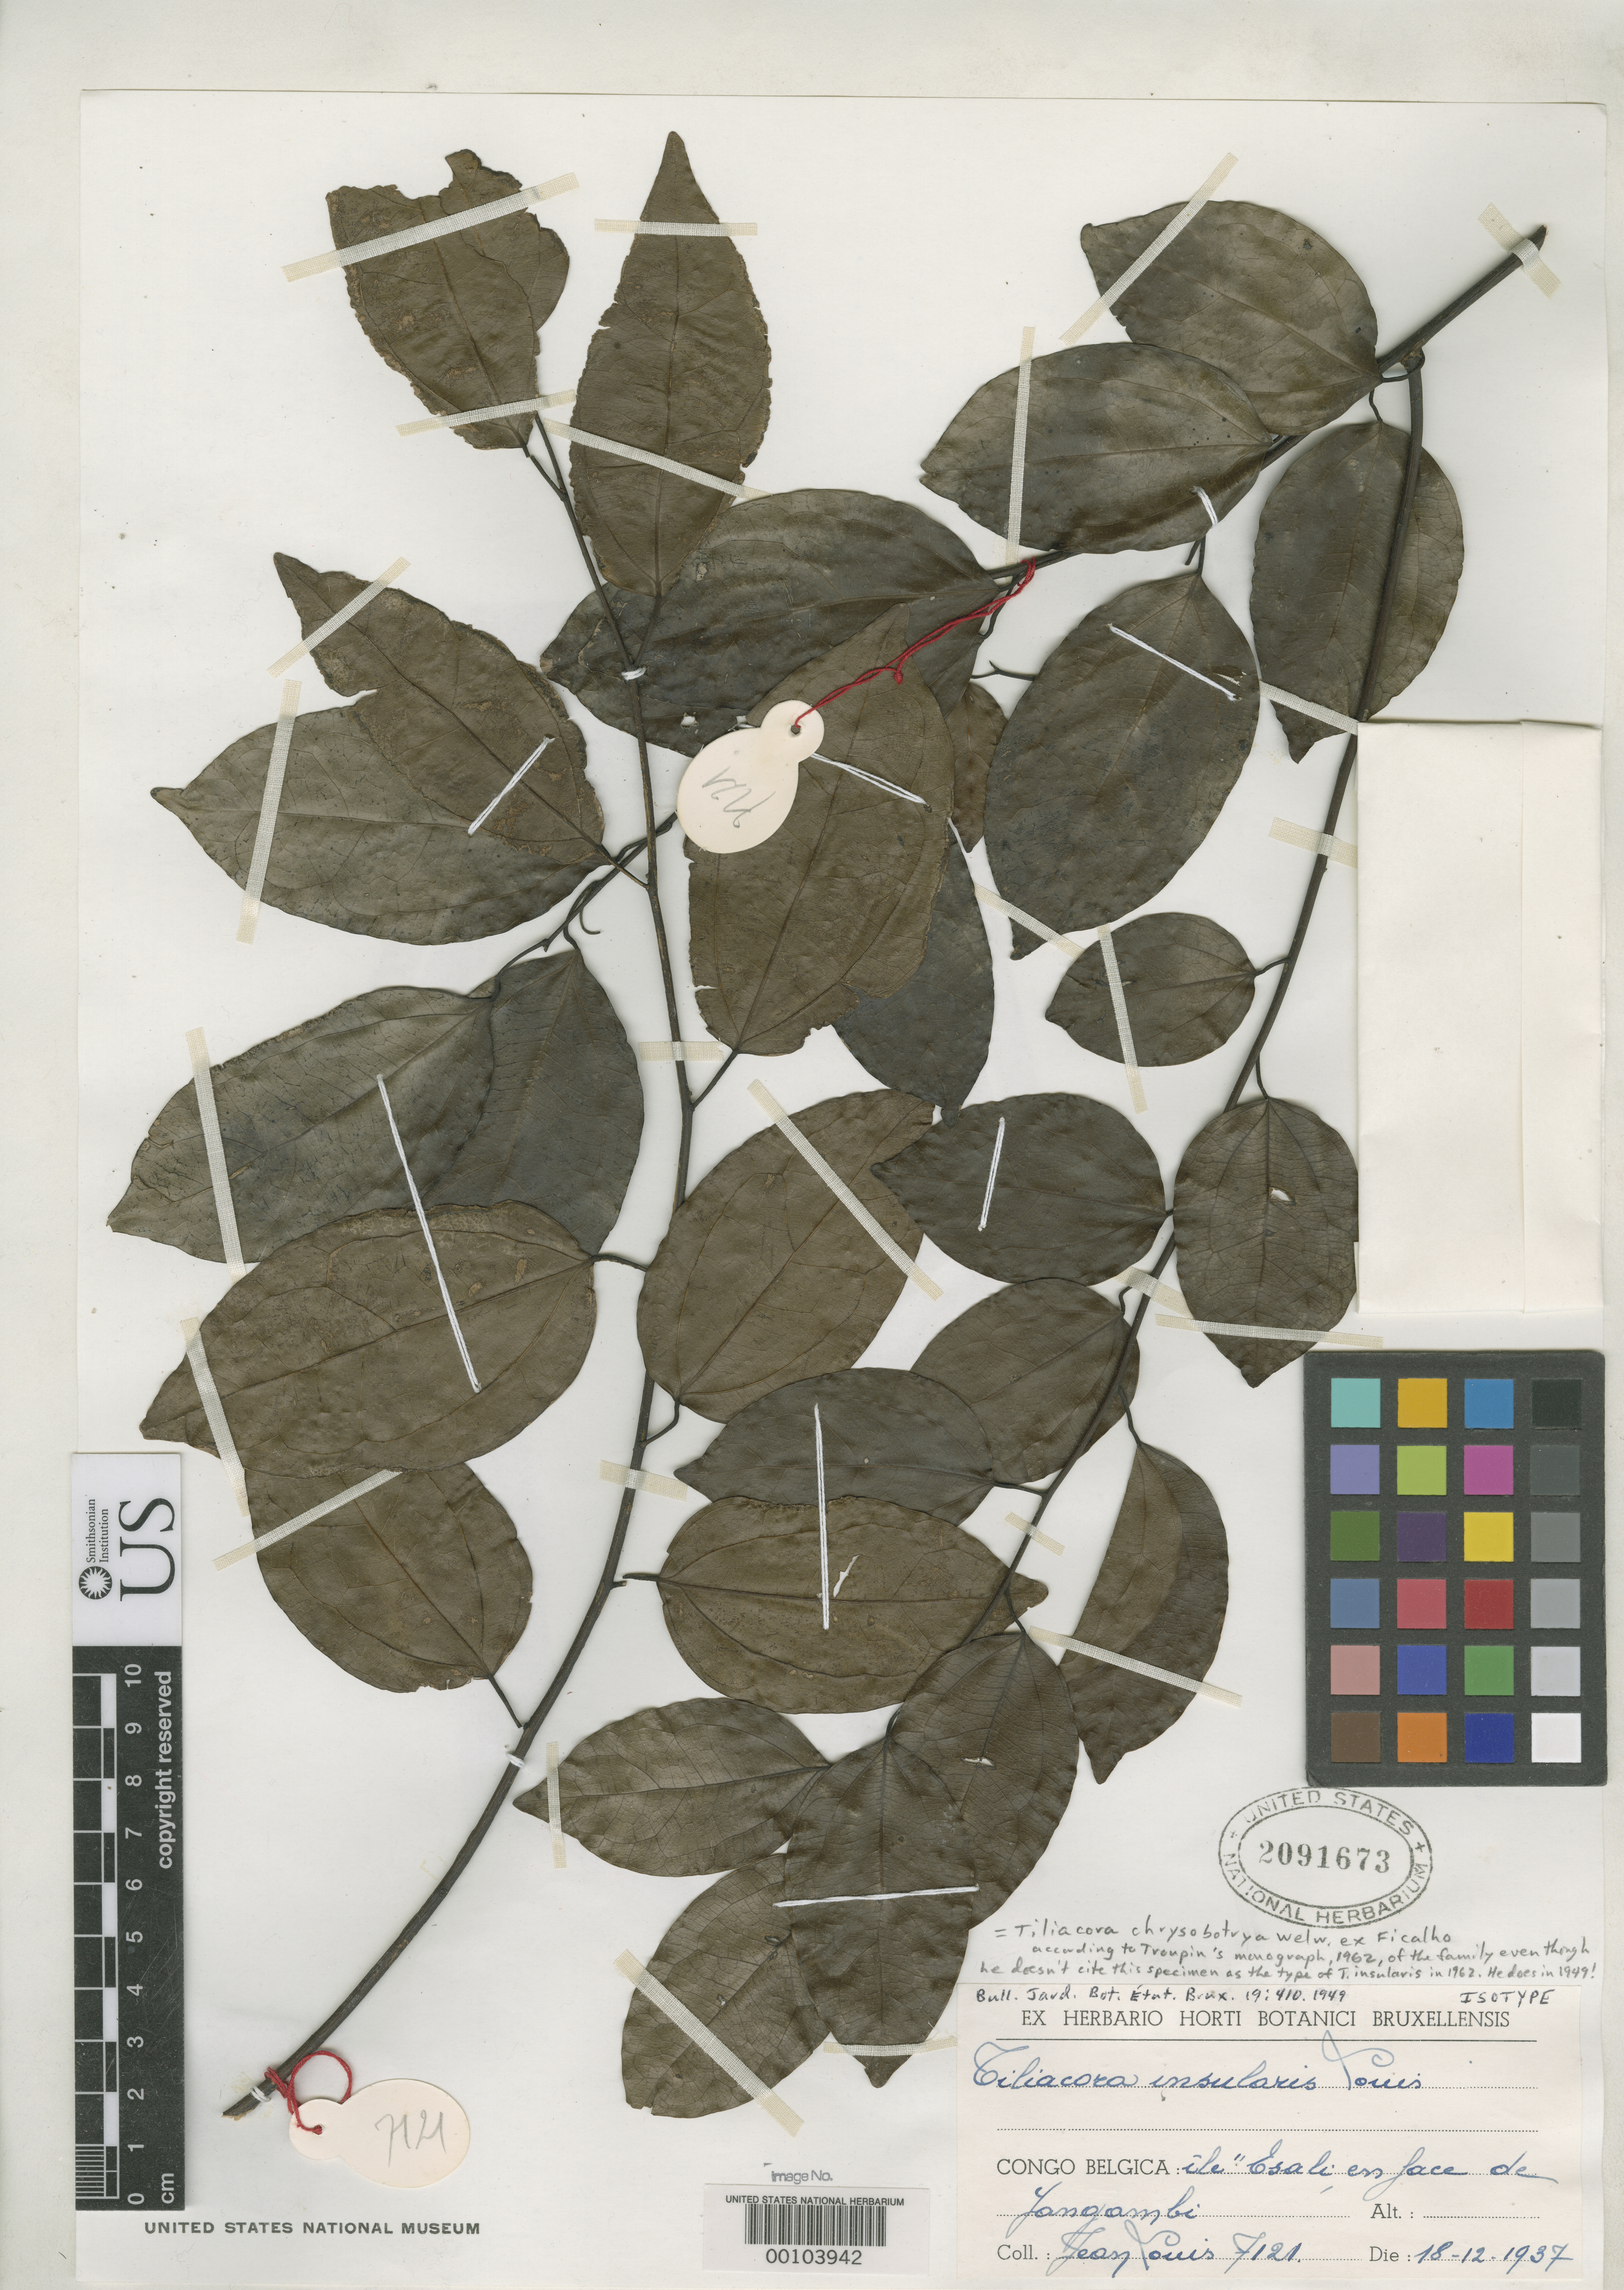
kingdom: Plantae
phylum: Tracheophyta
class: Magnoliopsida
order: Ranunculales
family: Menispermaceae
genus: Tiliacora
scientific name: Tiliacora insularis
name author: Louis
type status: Isotype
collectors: J. Louis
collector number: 7121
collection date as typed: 18 Dec 1937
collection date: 1937-12-18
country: Congo, Democratic Republic of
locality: District Forestier central, Yangambi, ile Tutuku.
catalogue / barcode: US 2091673